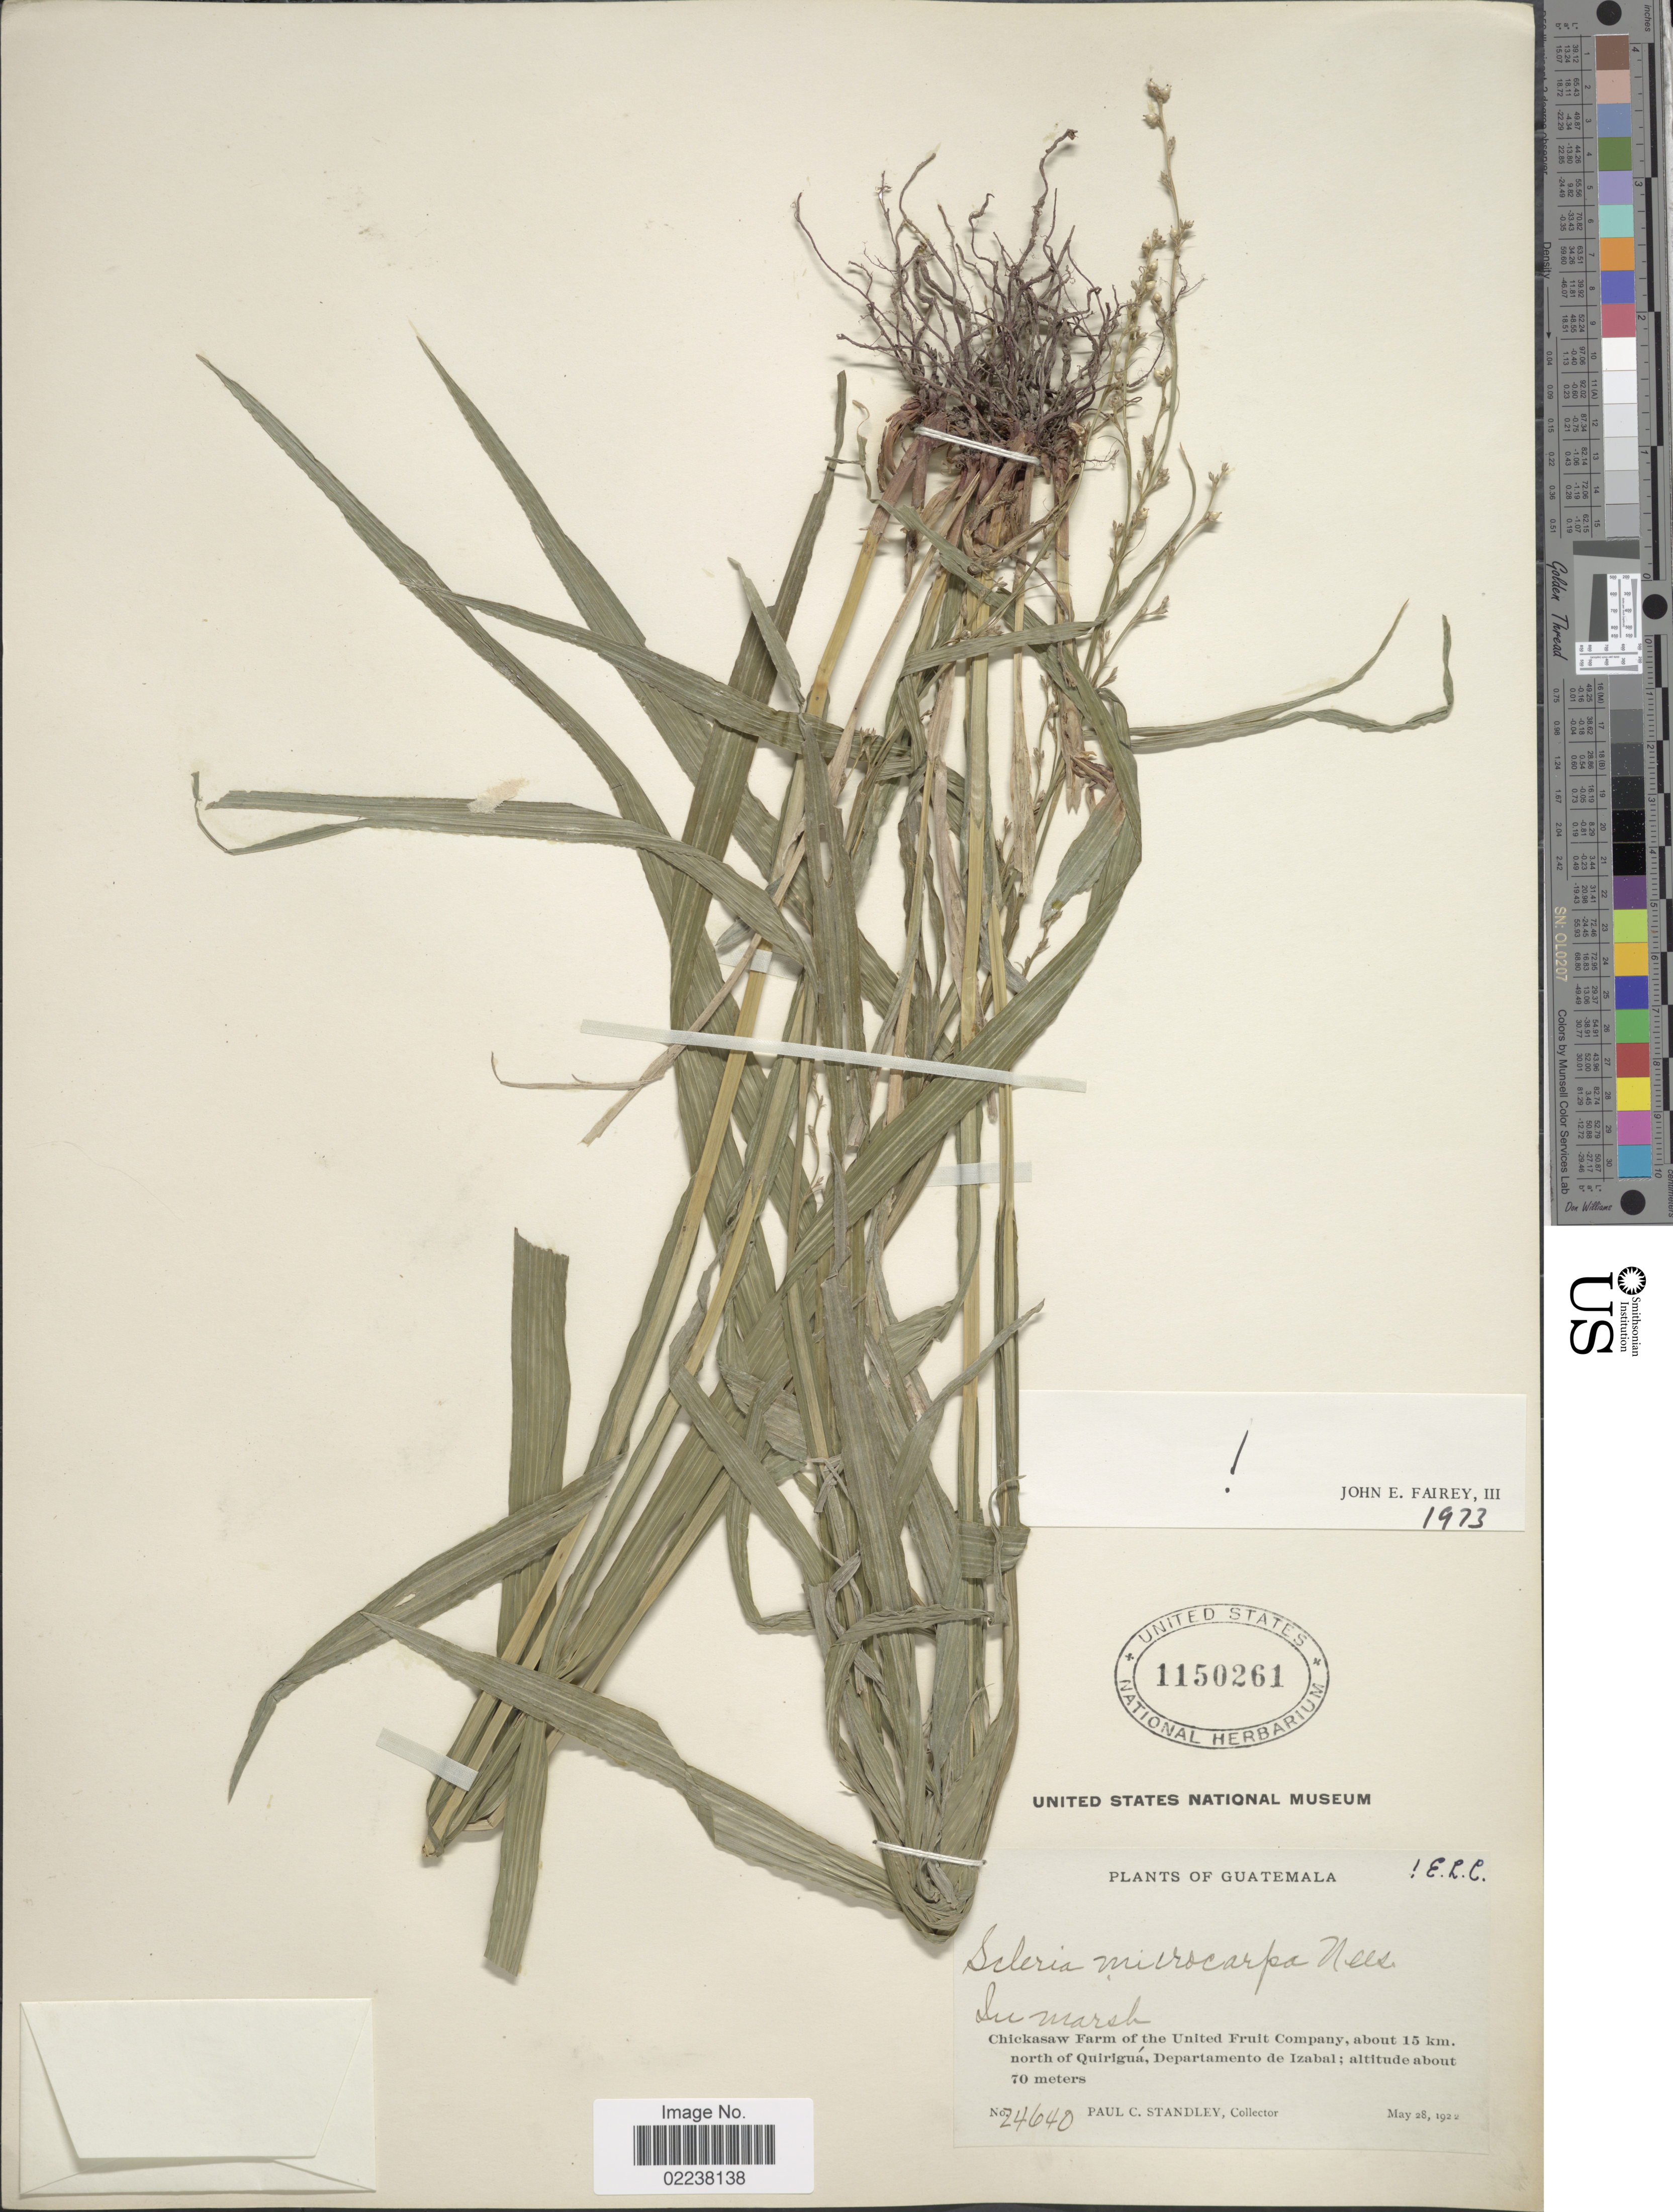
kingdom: Plantae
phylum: Tracheophyta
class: Liliopsida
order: Poales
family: Cyperaceae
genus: Scleria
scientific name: Scleria microcarpa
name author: Nees ex Kunth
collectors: P. C. Standley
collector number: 24640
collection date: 1922-05-28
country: Guatemala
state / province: Izabal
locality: Chicksaw Farm of the United Fruit Company, about 15 km. north of Quirigua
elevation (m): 70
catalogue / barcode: US 1150261